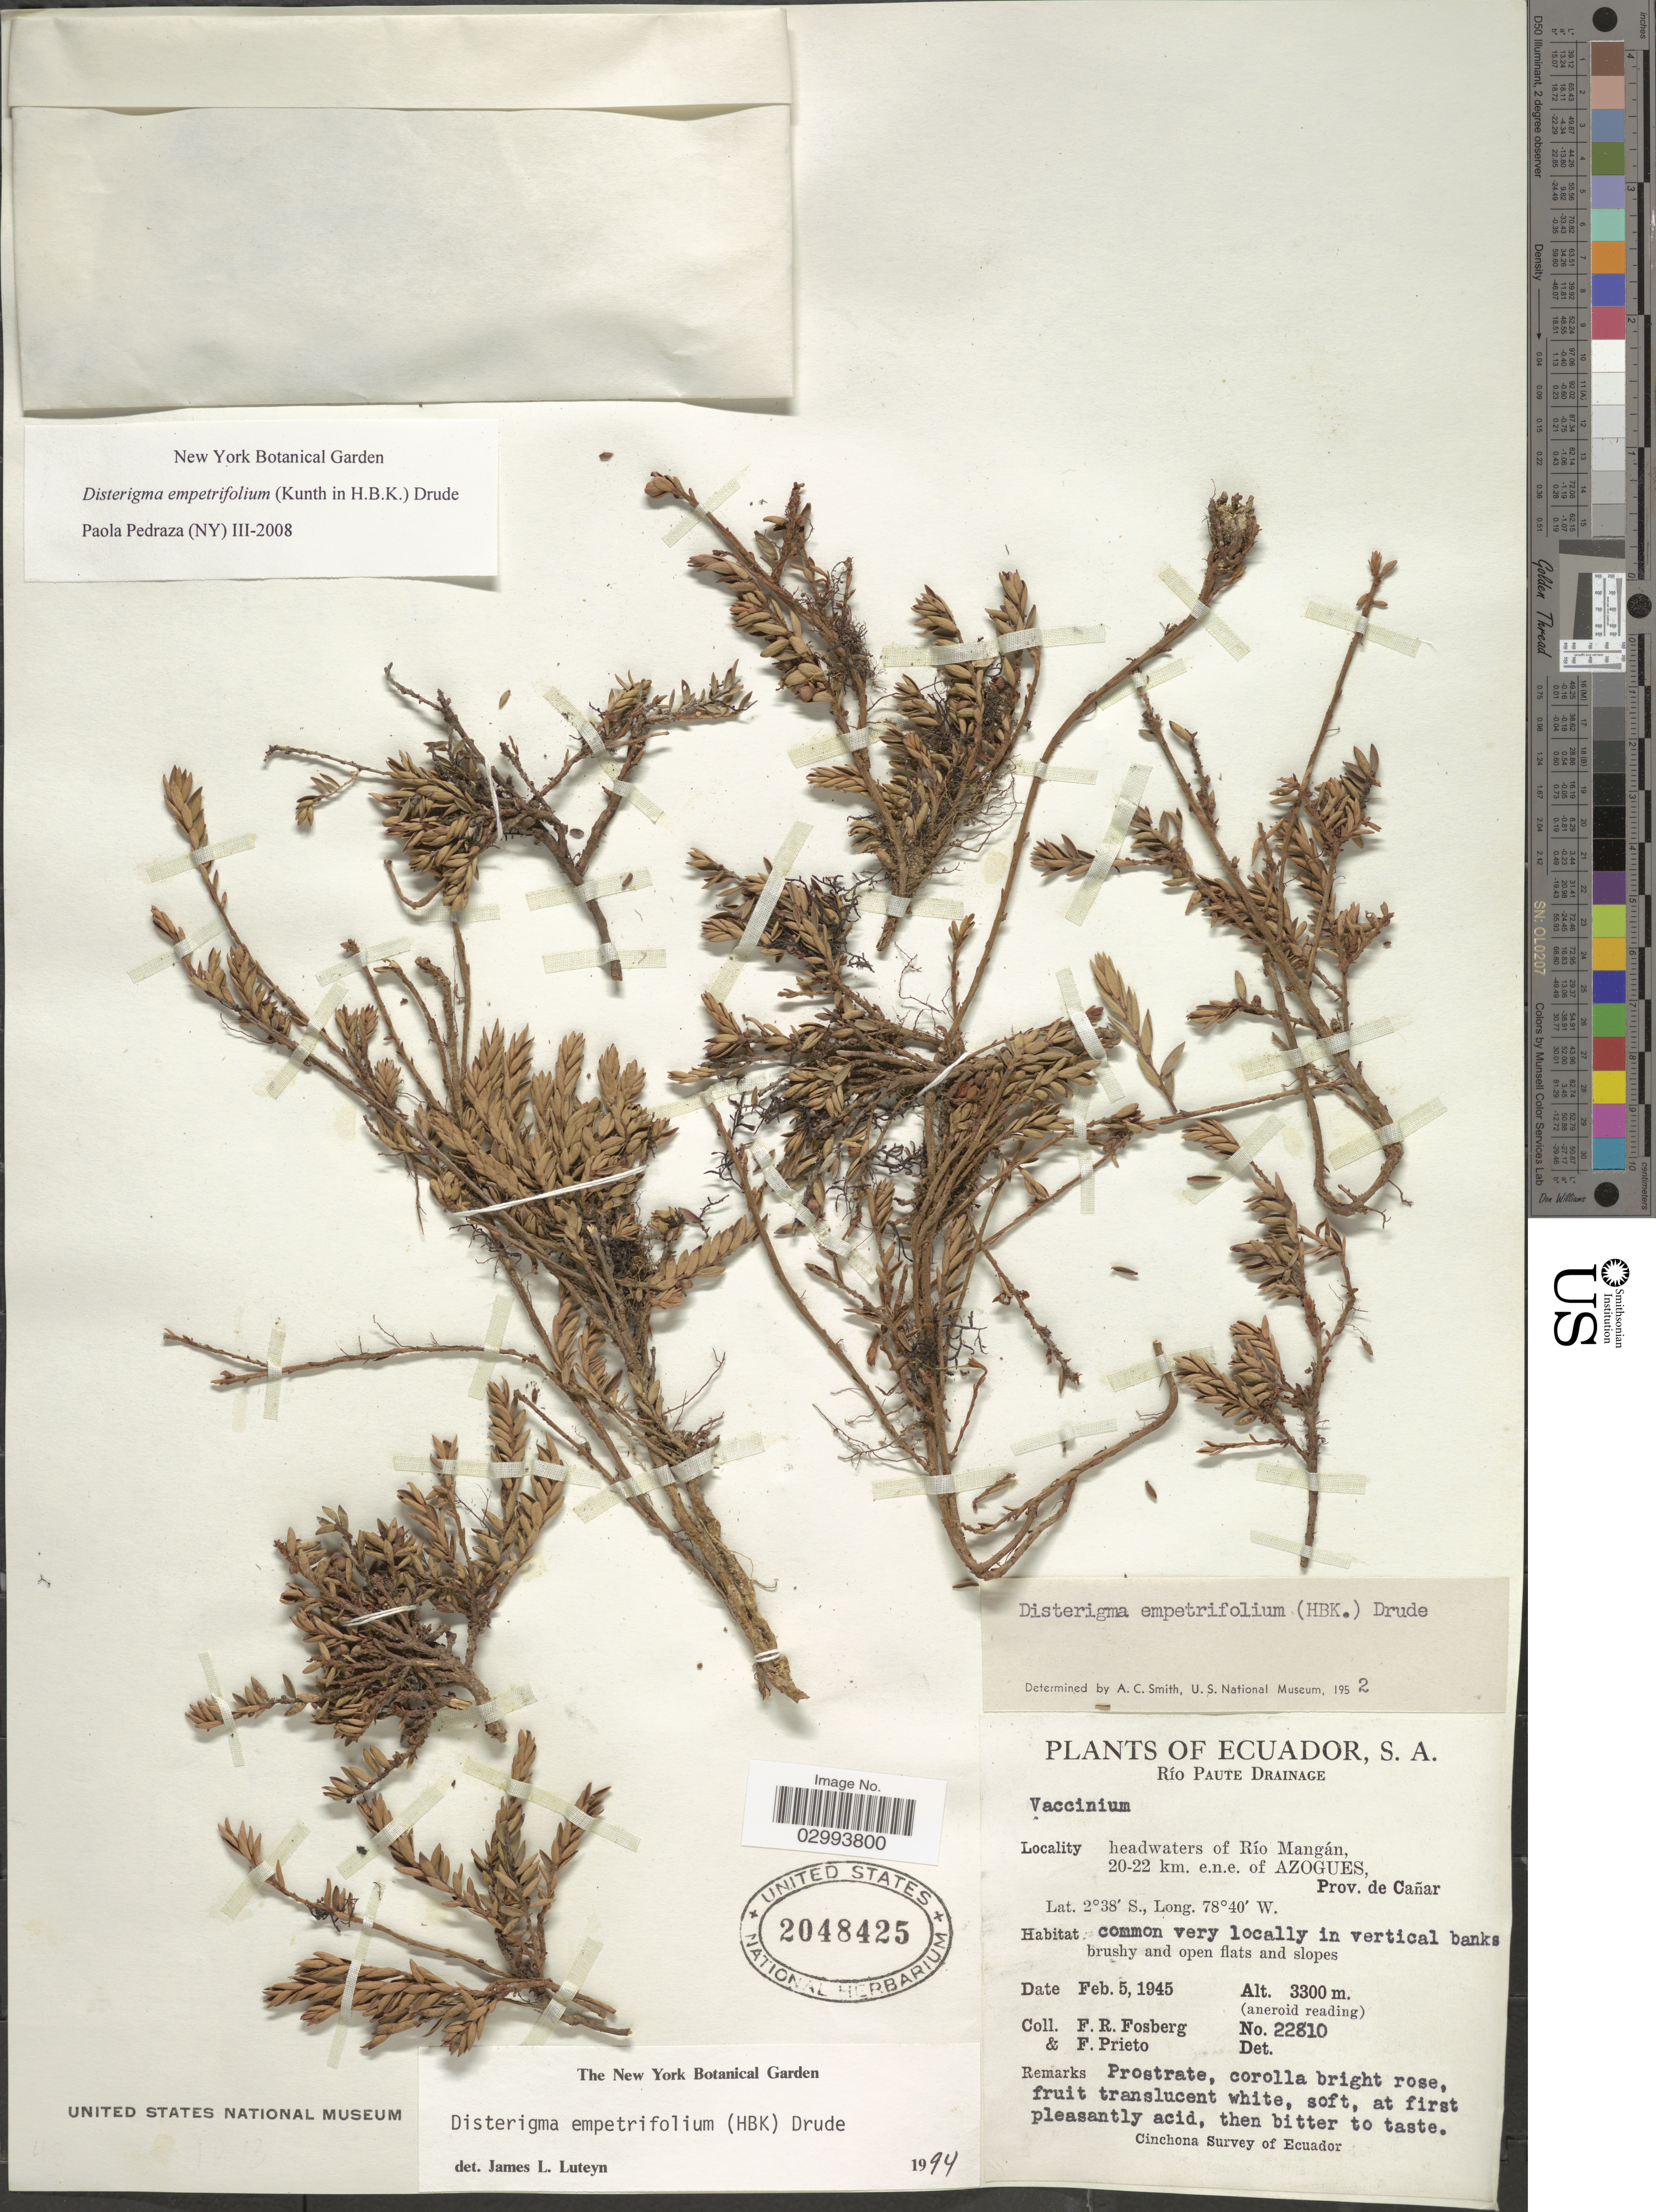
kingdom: Plantae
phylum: Tracheophyta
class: Magnoliopsida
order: Ericales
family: Ericaceae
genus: Disterigma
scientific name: Disterigma empetrifolium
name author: (Kunth) Drude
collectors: F. R. Fosberg & F. Prieto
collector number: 22810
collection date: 1945-02-05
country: Ecuador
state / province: Cañar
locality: Río Paute Drainage, headwaters of Río Mangán, 20-22 km. e.n.e. of Azogues.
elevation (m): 3300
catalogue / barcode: US 2048425